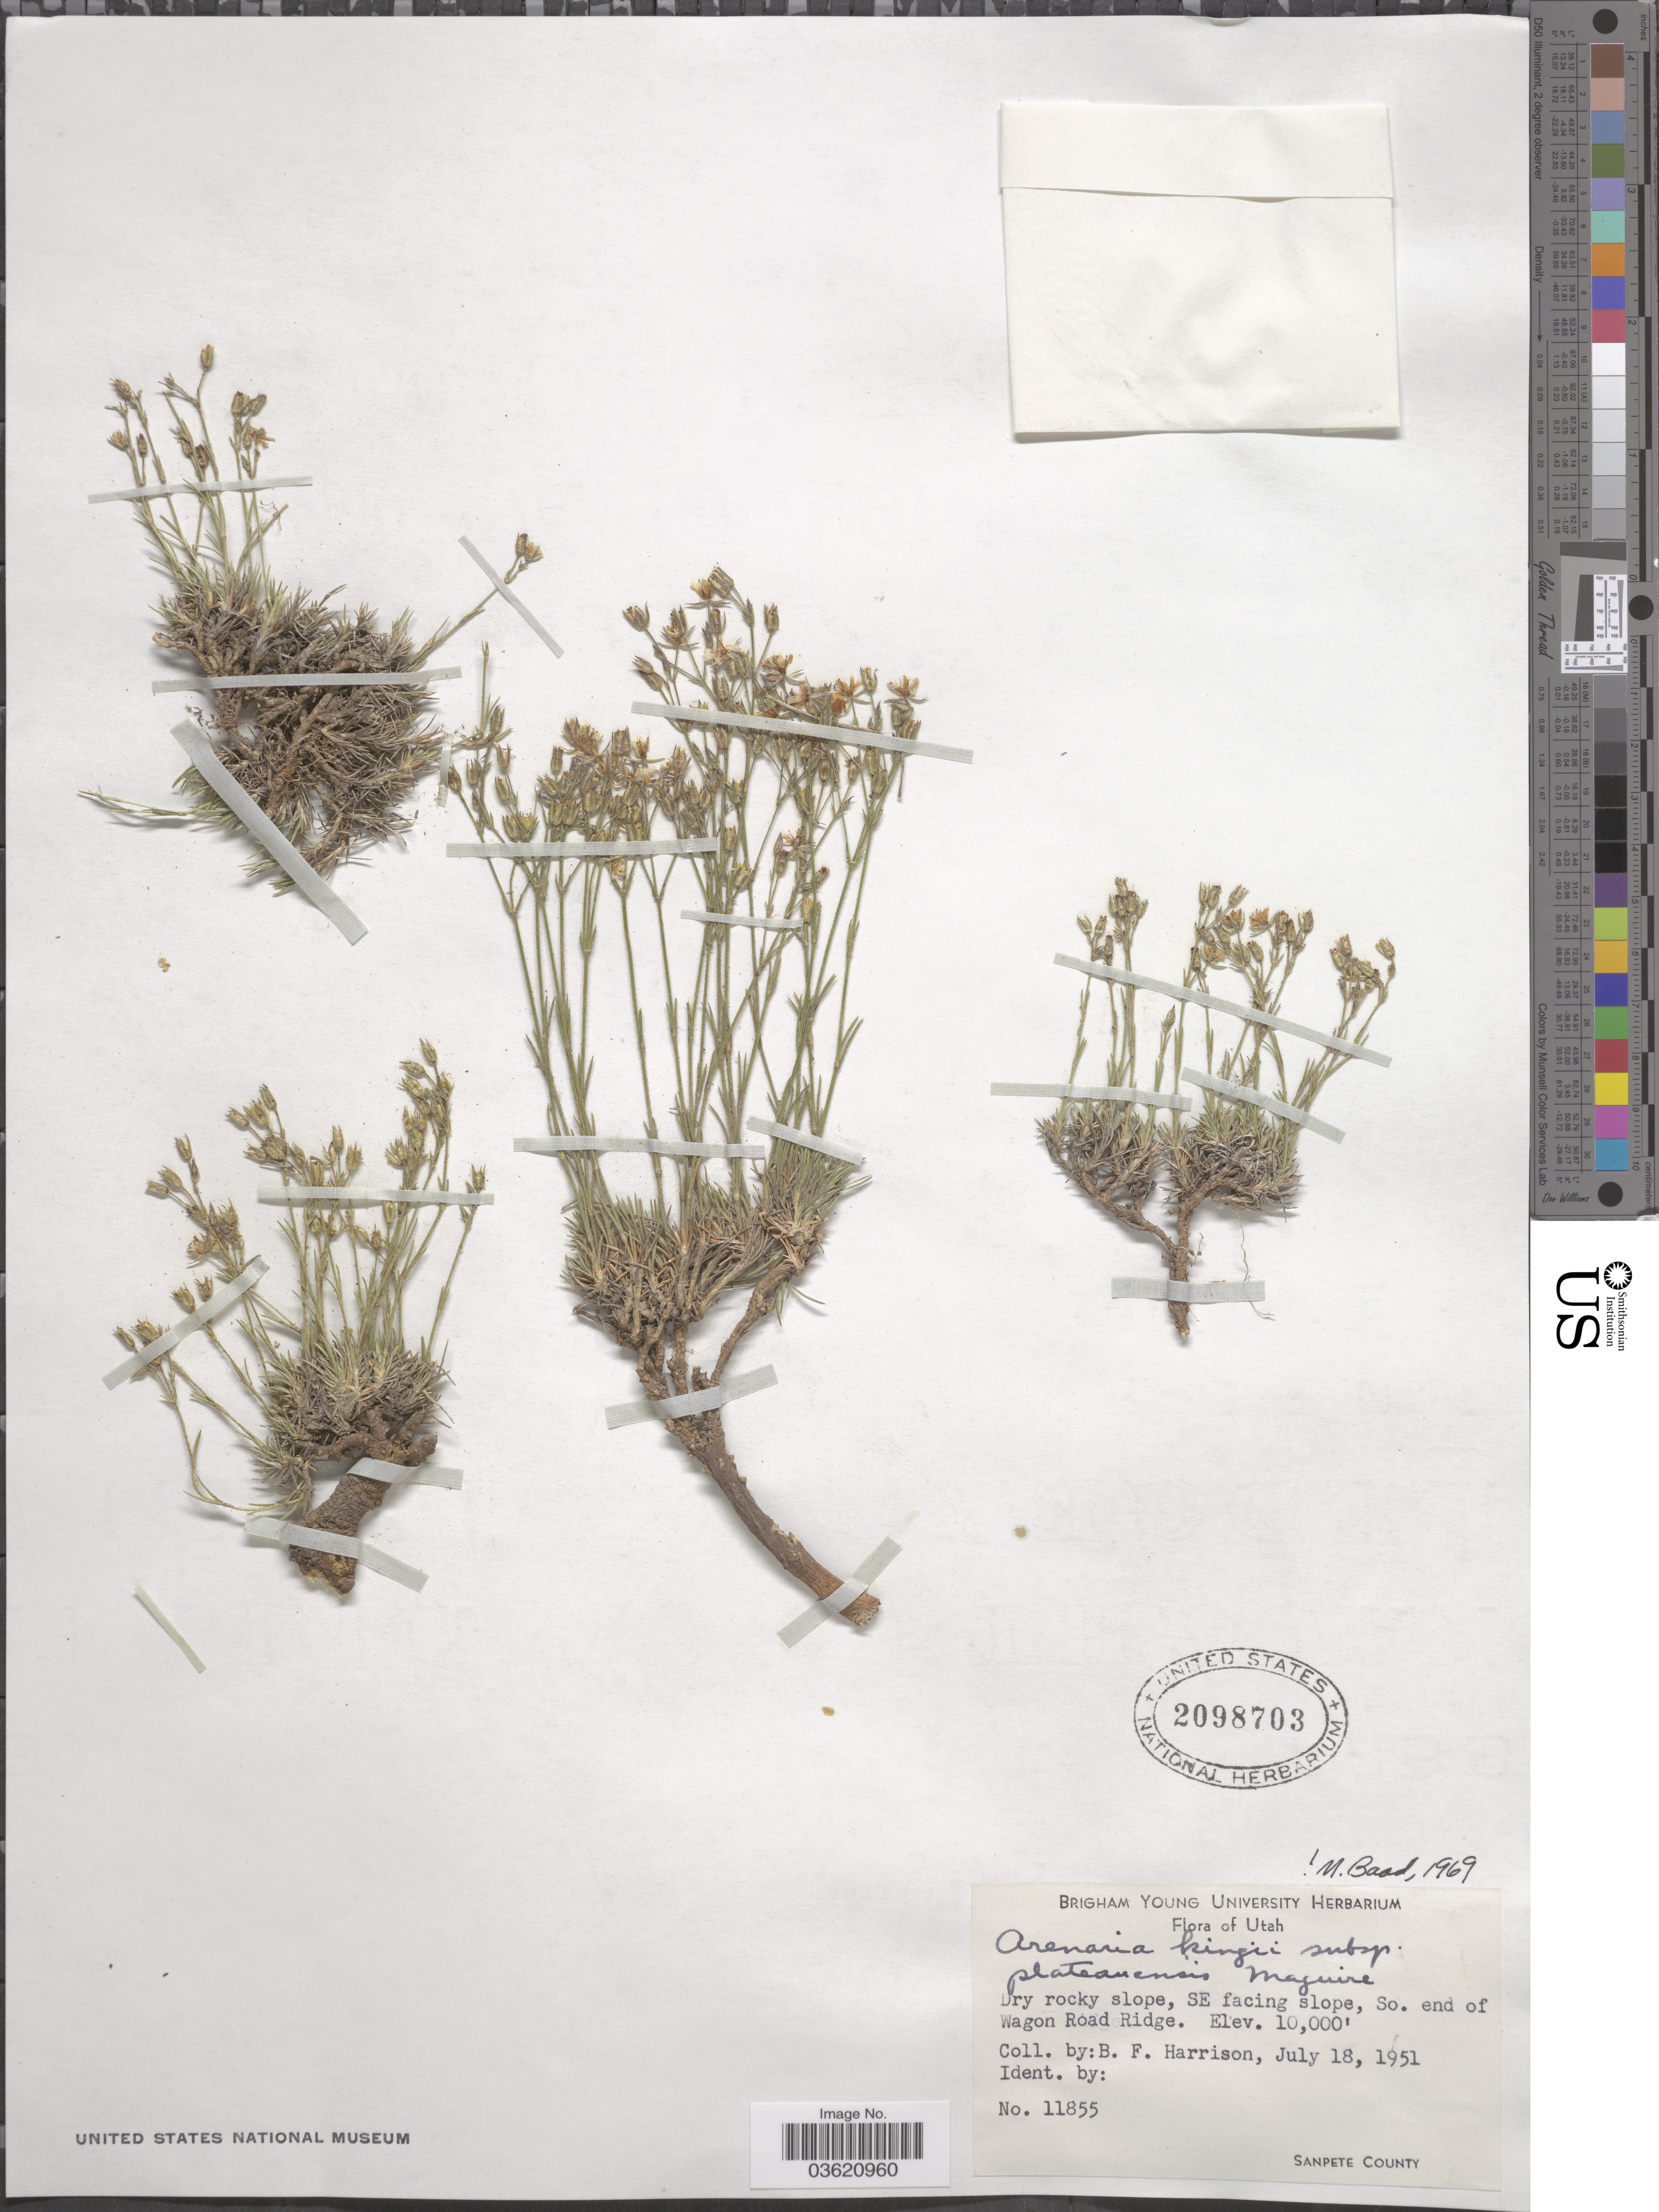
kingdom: Plantae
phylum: Tracheophyta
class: Magnoliopsida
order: Caryophyllales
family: Caryophyllaceae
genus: Eremogone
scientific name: Eremogone fendleri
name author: (A. Gray) Ikonn.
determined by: U.S. National Herbarium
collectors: B. F. Harrison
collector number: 11855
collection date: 1951-07-18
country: United States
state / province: Utah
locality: SE facing slope, So. end of Wagon Road Ridge.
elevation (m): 3048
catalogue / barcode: US 2098703